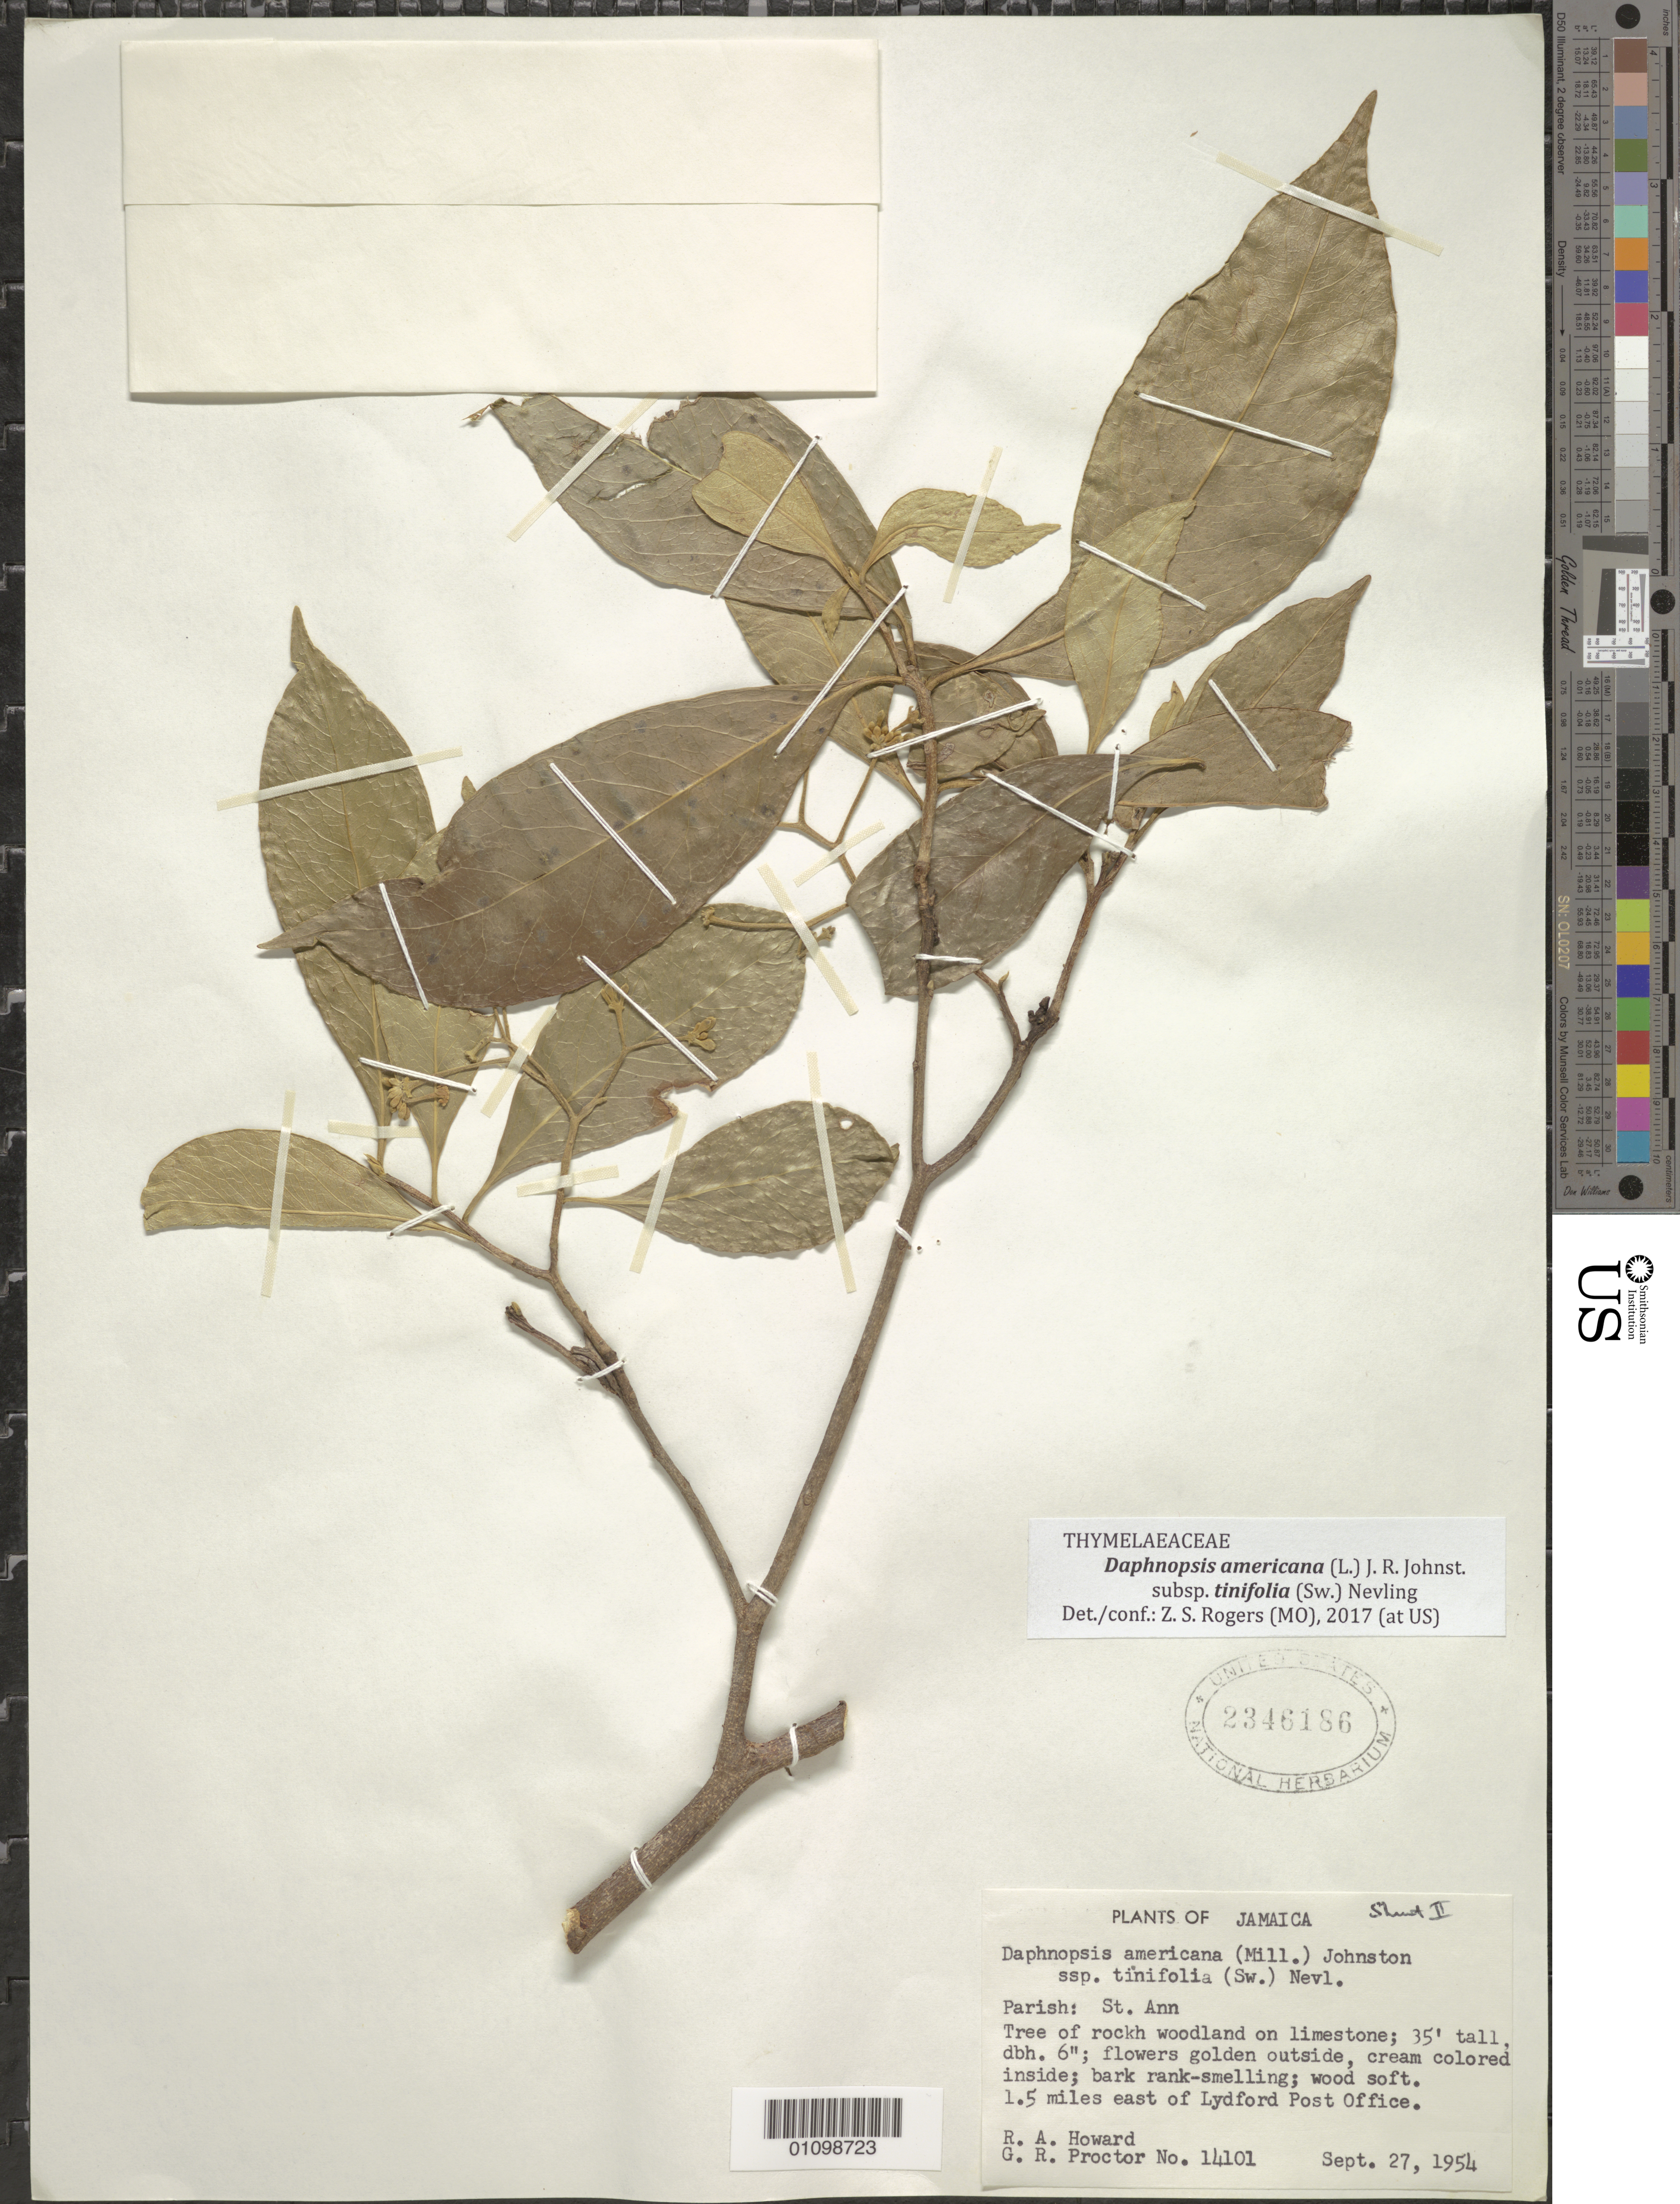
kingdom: Plantae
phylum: Tracheophyta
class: Magnoliopsida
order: Malvales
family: Thymelaeaceae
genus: Daphnopsis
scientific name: Daphnopsis americana subsp. tinifolia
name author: (Sw.) Nevling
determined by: Rogers, Z. S.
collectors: R. A. Howard & G. R. Proctor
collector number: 14101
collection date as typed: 27 Sep 1954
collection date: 1954-09-27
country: Jamaica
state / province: Saint Ann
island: Jamaica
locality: Tree of rockh woodland on limestone. 1.5 miles E of Lydford Post Office.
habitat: Rocky woodland on limestone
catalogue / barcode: US 2346186